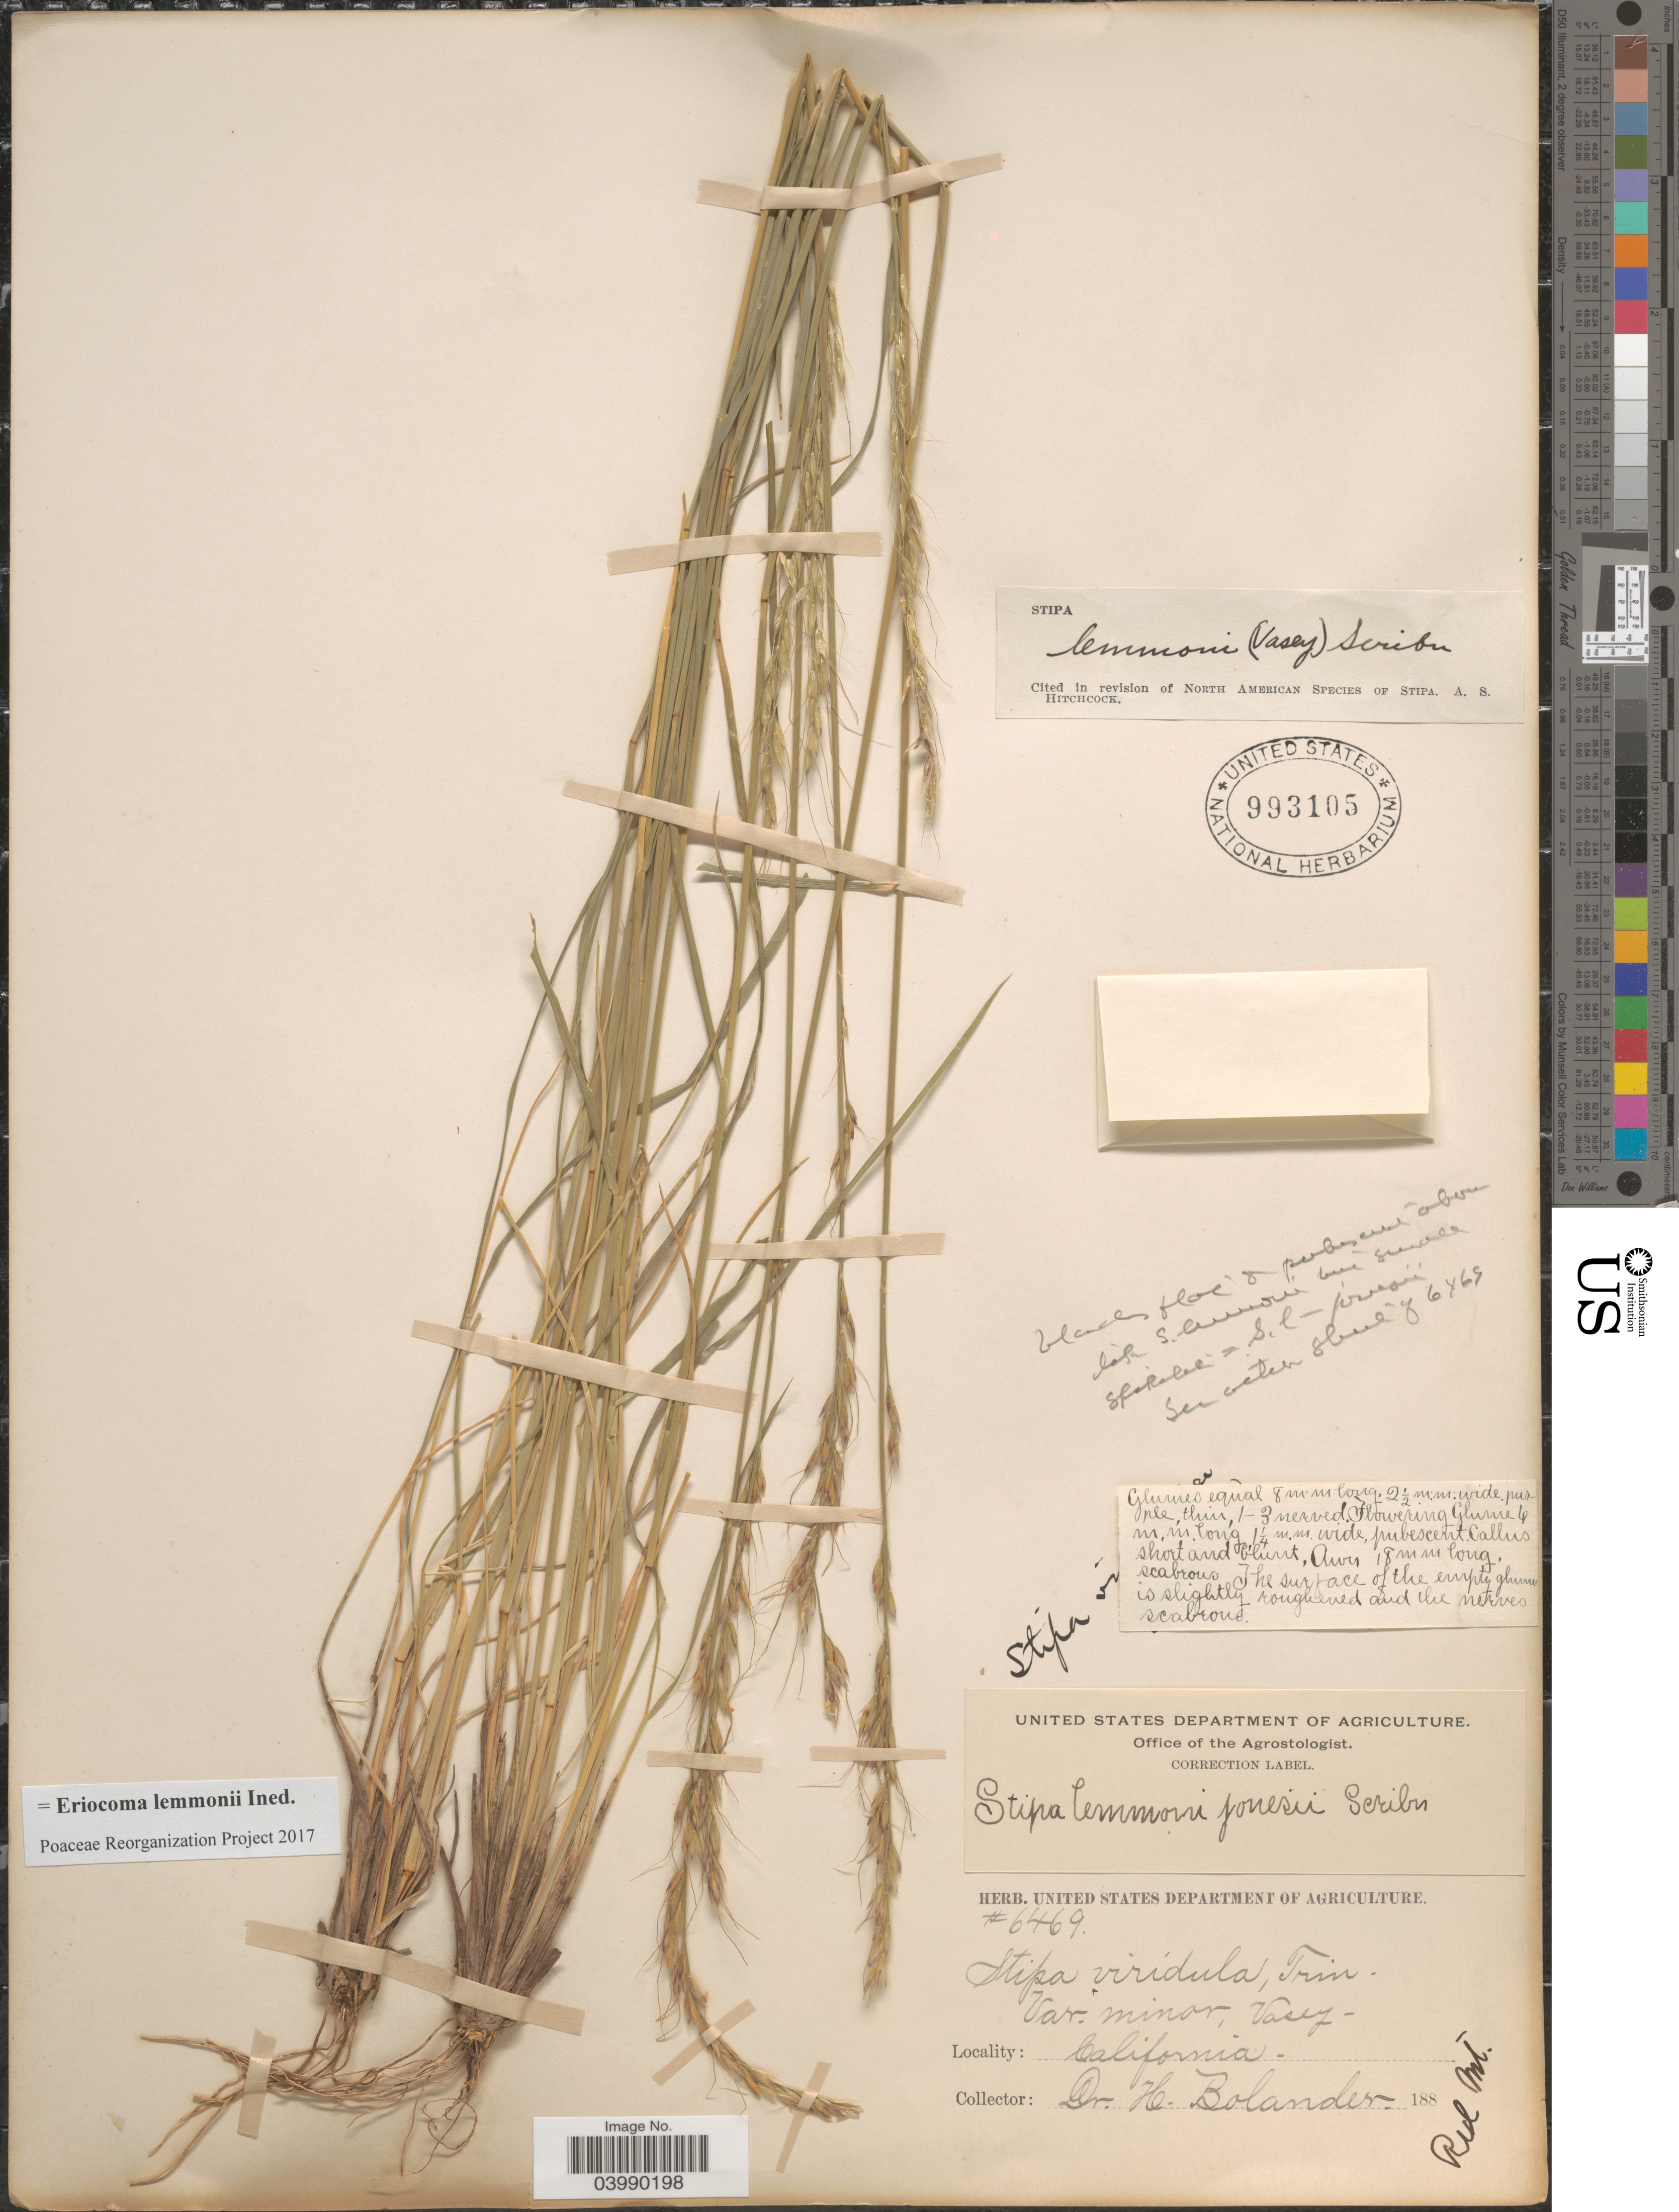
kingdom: Plantae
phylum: Tracheophyta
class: Liliopsida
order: Poales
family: Poaceae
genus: Eriocoma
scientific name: Eriocoma lemmonii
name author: (Vasey) Romasch.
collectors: H. Bolander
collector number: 6469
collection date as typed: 188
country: United States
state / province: California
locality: Red Mt.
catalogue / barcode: US 993105